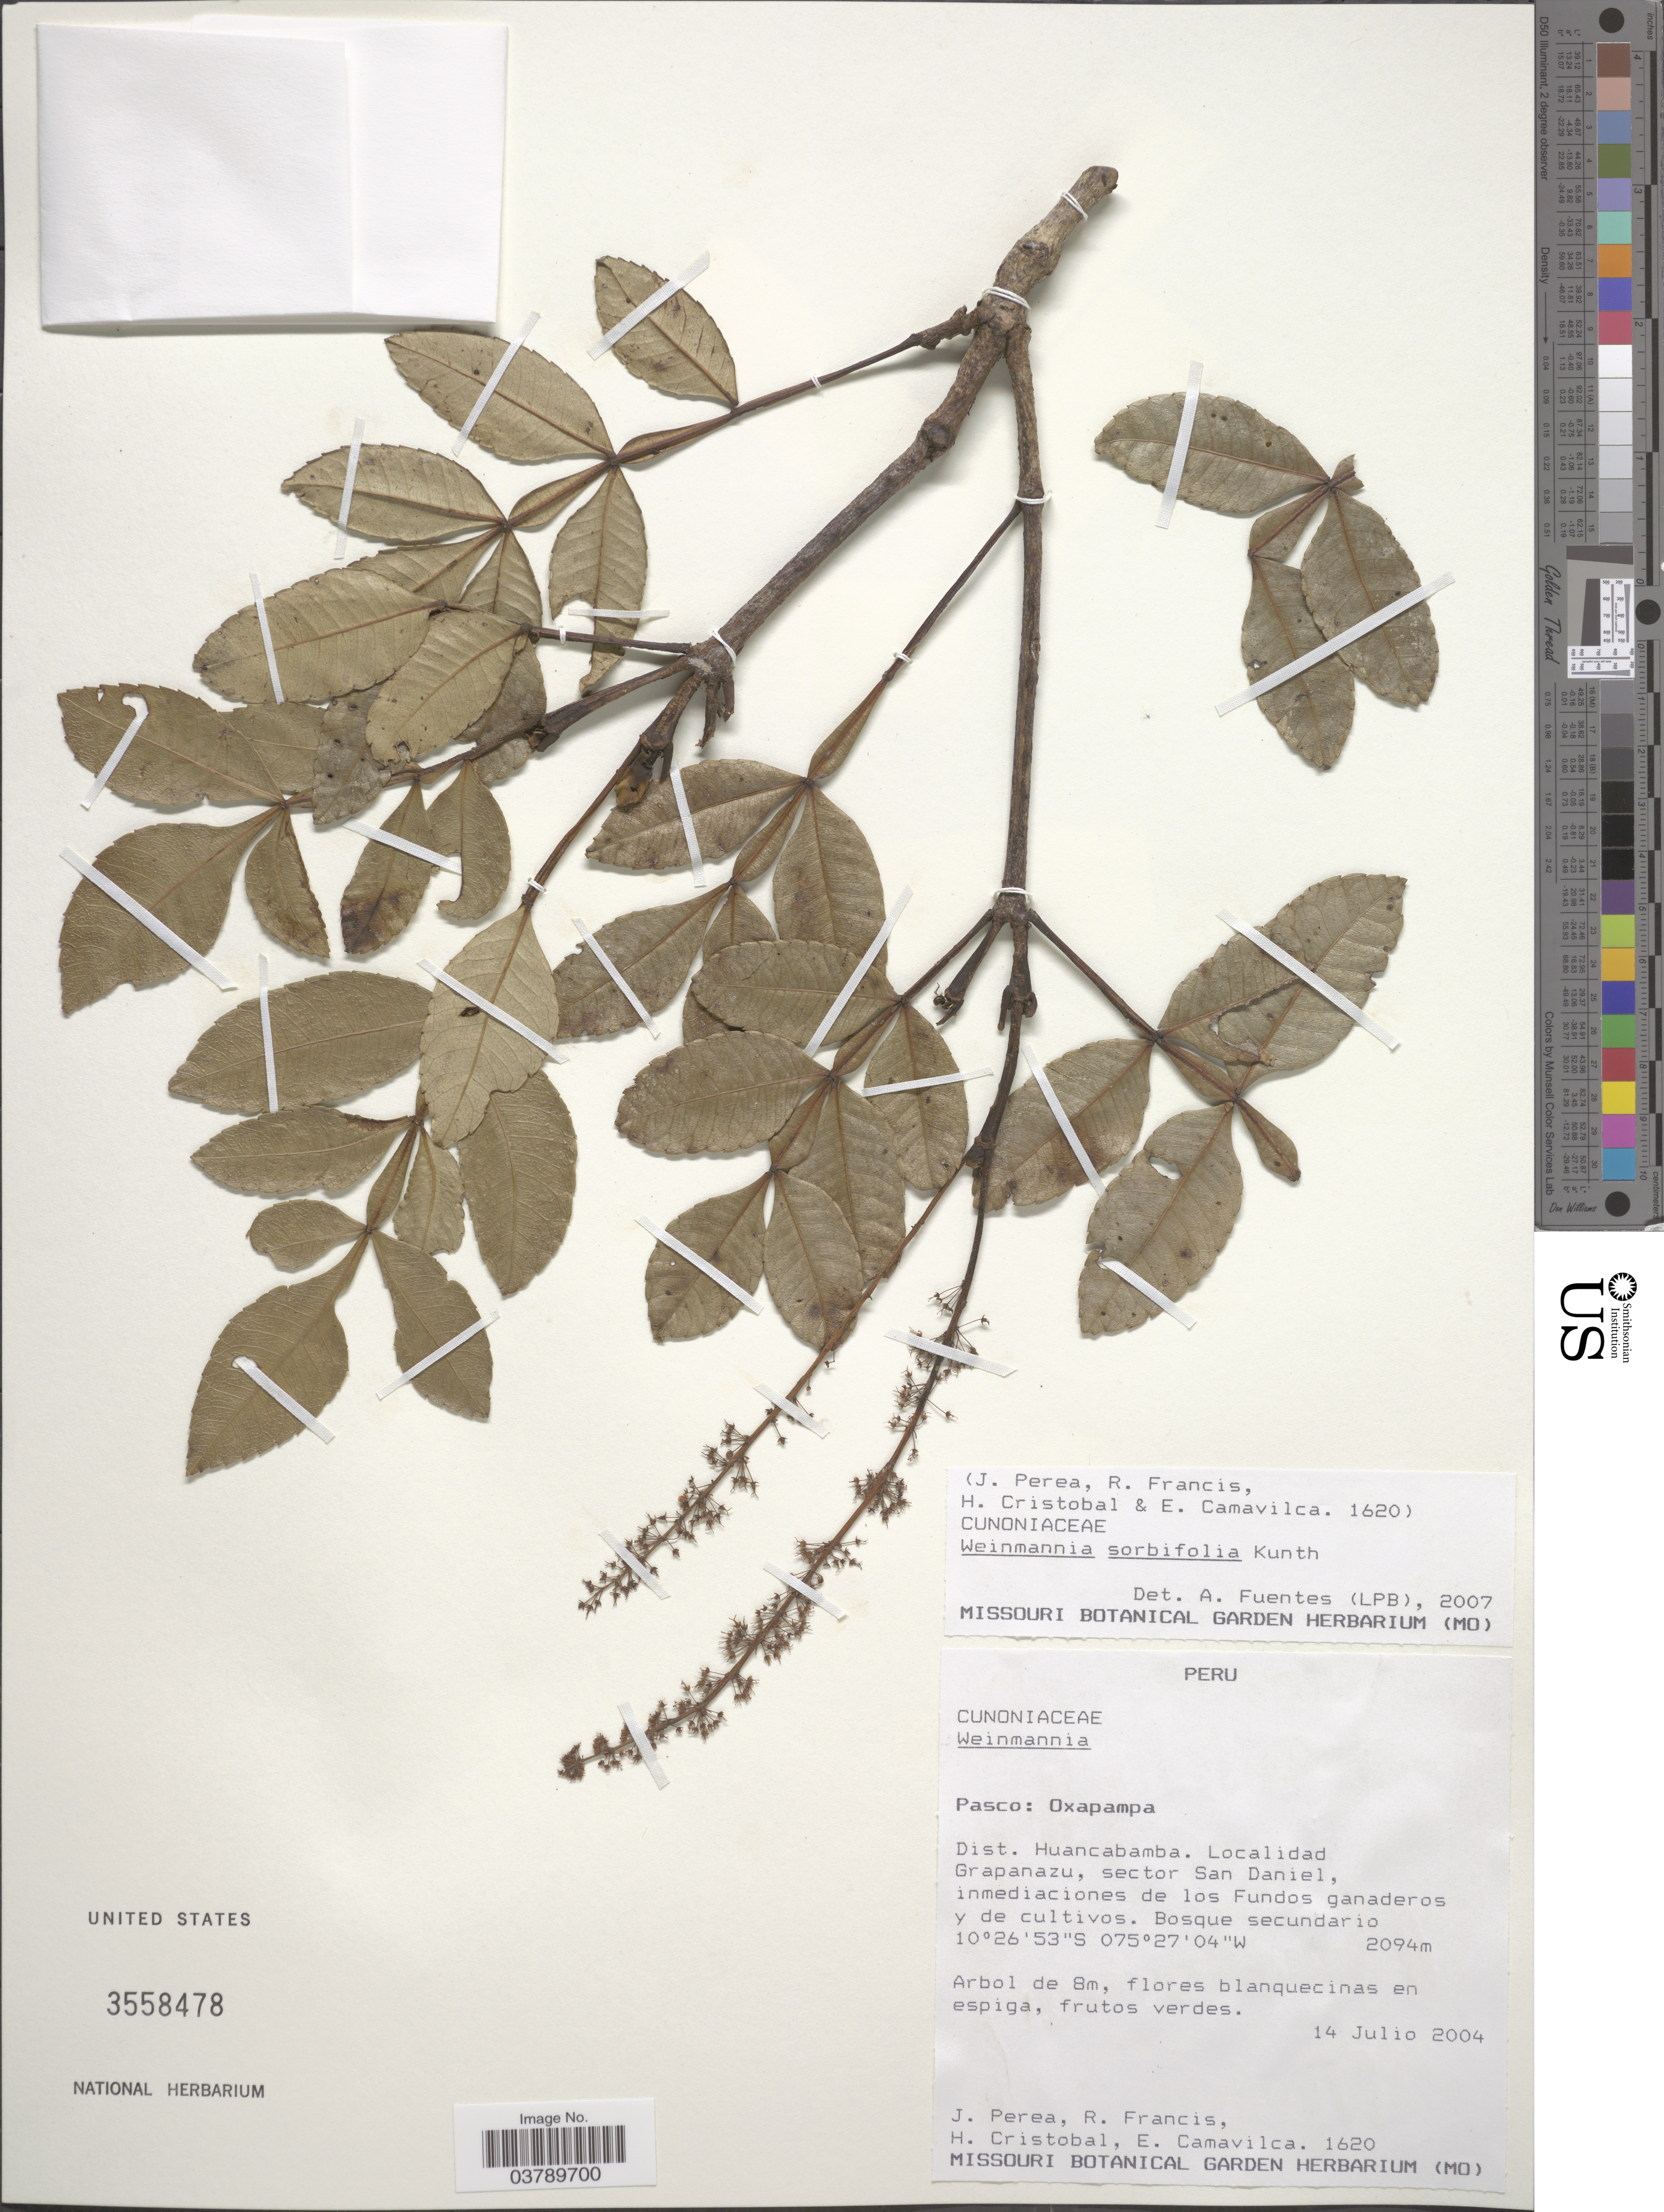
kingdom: Plantae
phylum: Tracheophyta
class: Magnoliopsida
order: Oxalidales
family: Cunoniaceae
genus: Weinmannia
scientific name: Weinmannia sorbifolia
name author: Kunth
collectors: J. Perez, R. Francis, H. Cristobal & E. Camavilca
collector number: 1620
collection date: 2004-07-14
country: Peru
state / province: Pasco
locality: Oxapampa. Dist. Huancabamba. Localidad Grapanazu, sector San Daniel.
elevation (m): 2094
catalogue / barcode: US 3558478